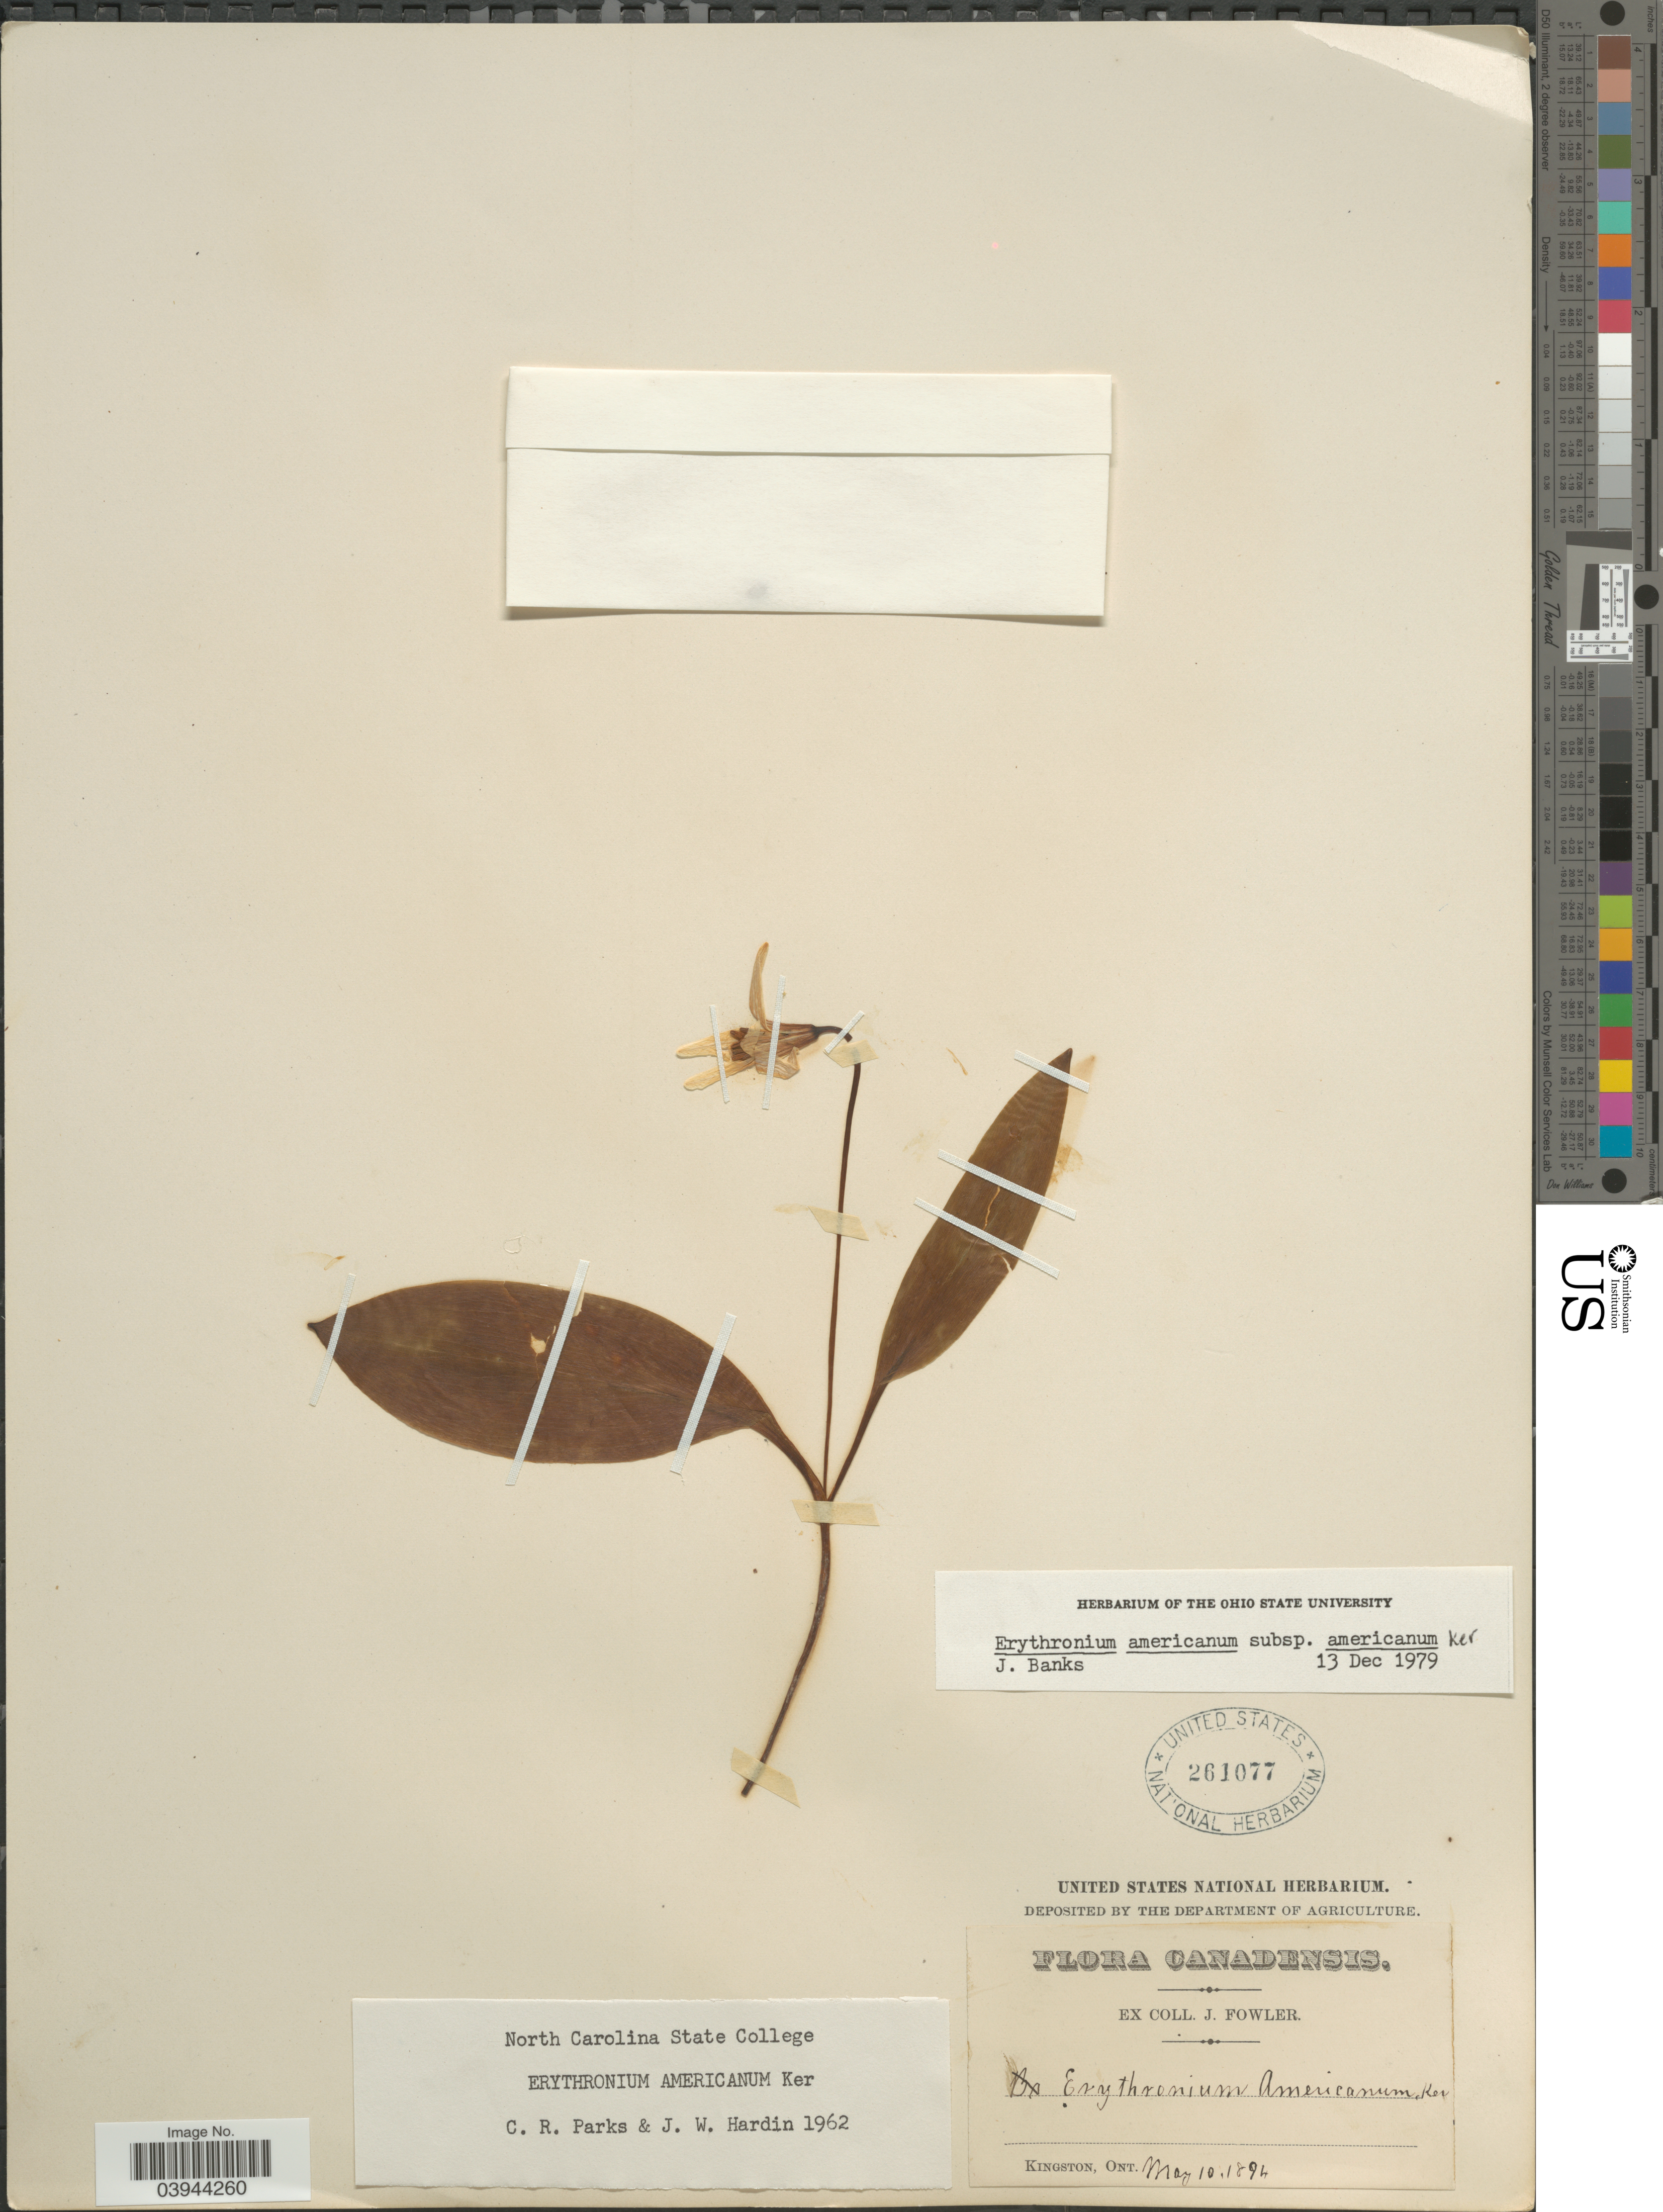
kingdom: Plantae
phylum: Tracheophyta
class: Liliopsida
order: Liliales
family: Liliaceae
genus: Erythronium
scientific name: Erythronium americanum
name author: Ker Gawl.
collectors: J. Fowler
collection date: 1894-05-10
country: Canada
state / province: Ontario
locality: Kingston.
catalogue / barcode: US 261077